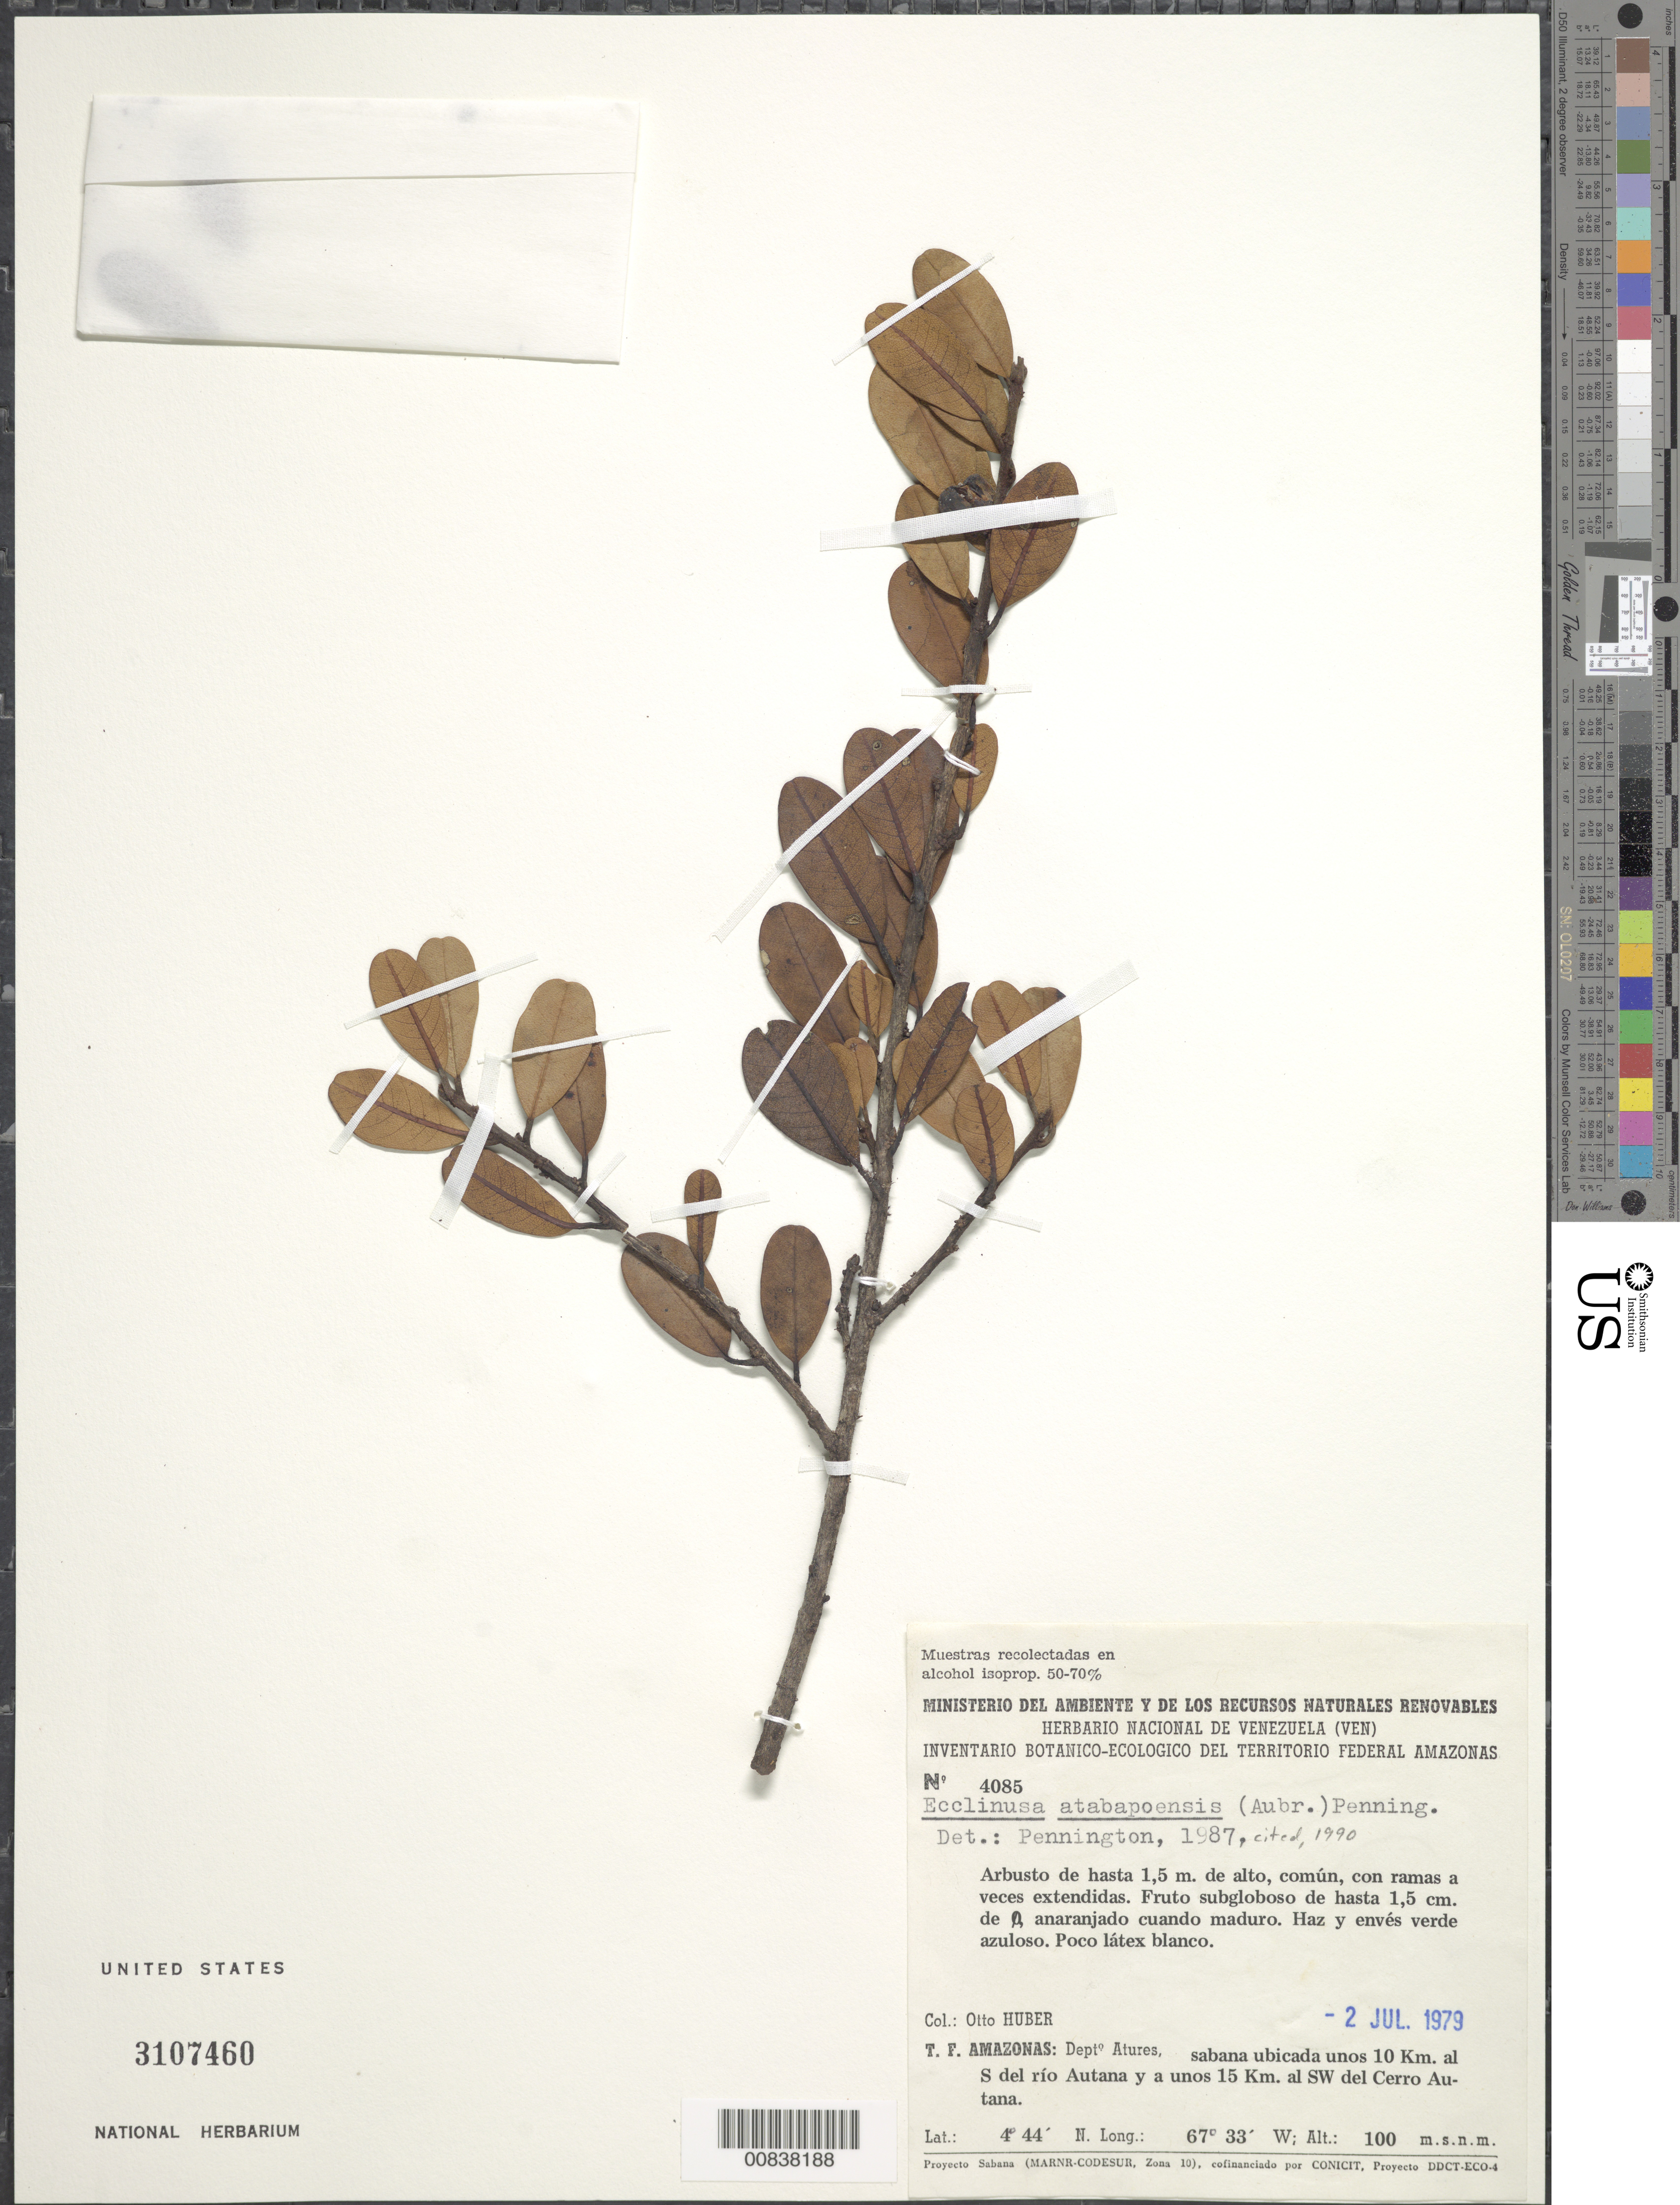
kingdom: Plantae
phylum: Tracheophyta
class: Magnoliopsida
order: Ericales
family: Sapotaceae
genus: Ecclinusa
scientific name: Ecclinusa atabapoensis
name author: (Aubrév.) T.D. Penn.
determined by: Pennington, T. D., (K)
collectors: O. Huber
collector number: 4085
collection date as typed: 2-Jul-79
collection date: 1979-07-02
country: Venezuela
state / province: Amazonas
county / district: Atures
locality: Río Autana, 10 km al S, 15 km NW of Cerro Autana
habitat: Sabana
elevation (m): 100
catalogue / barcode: US 3107460